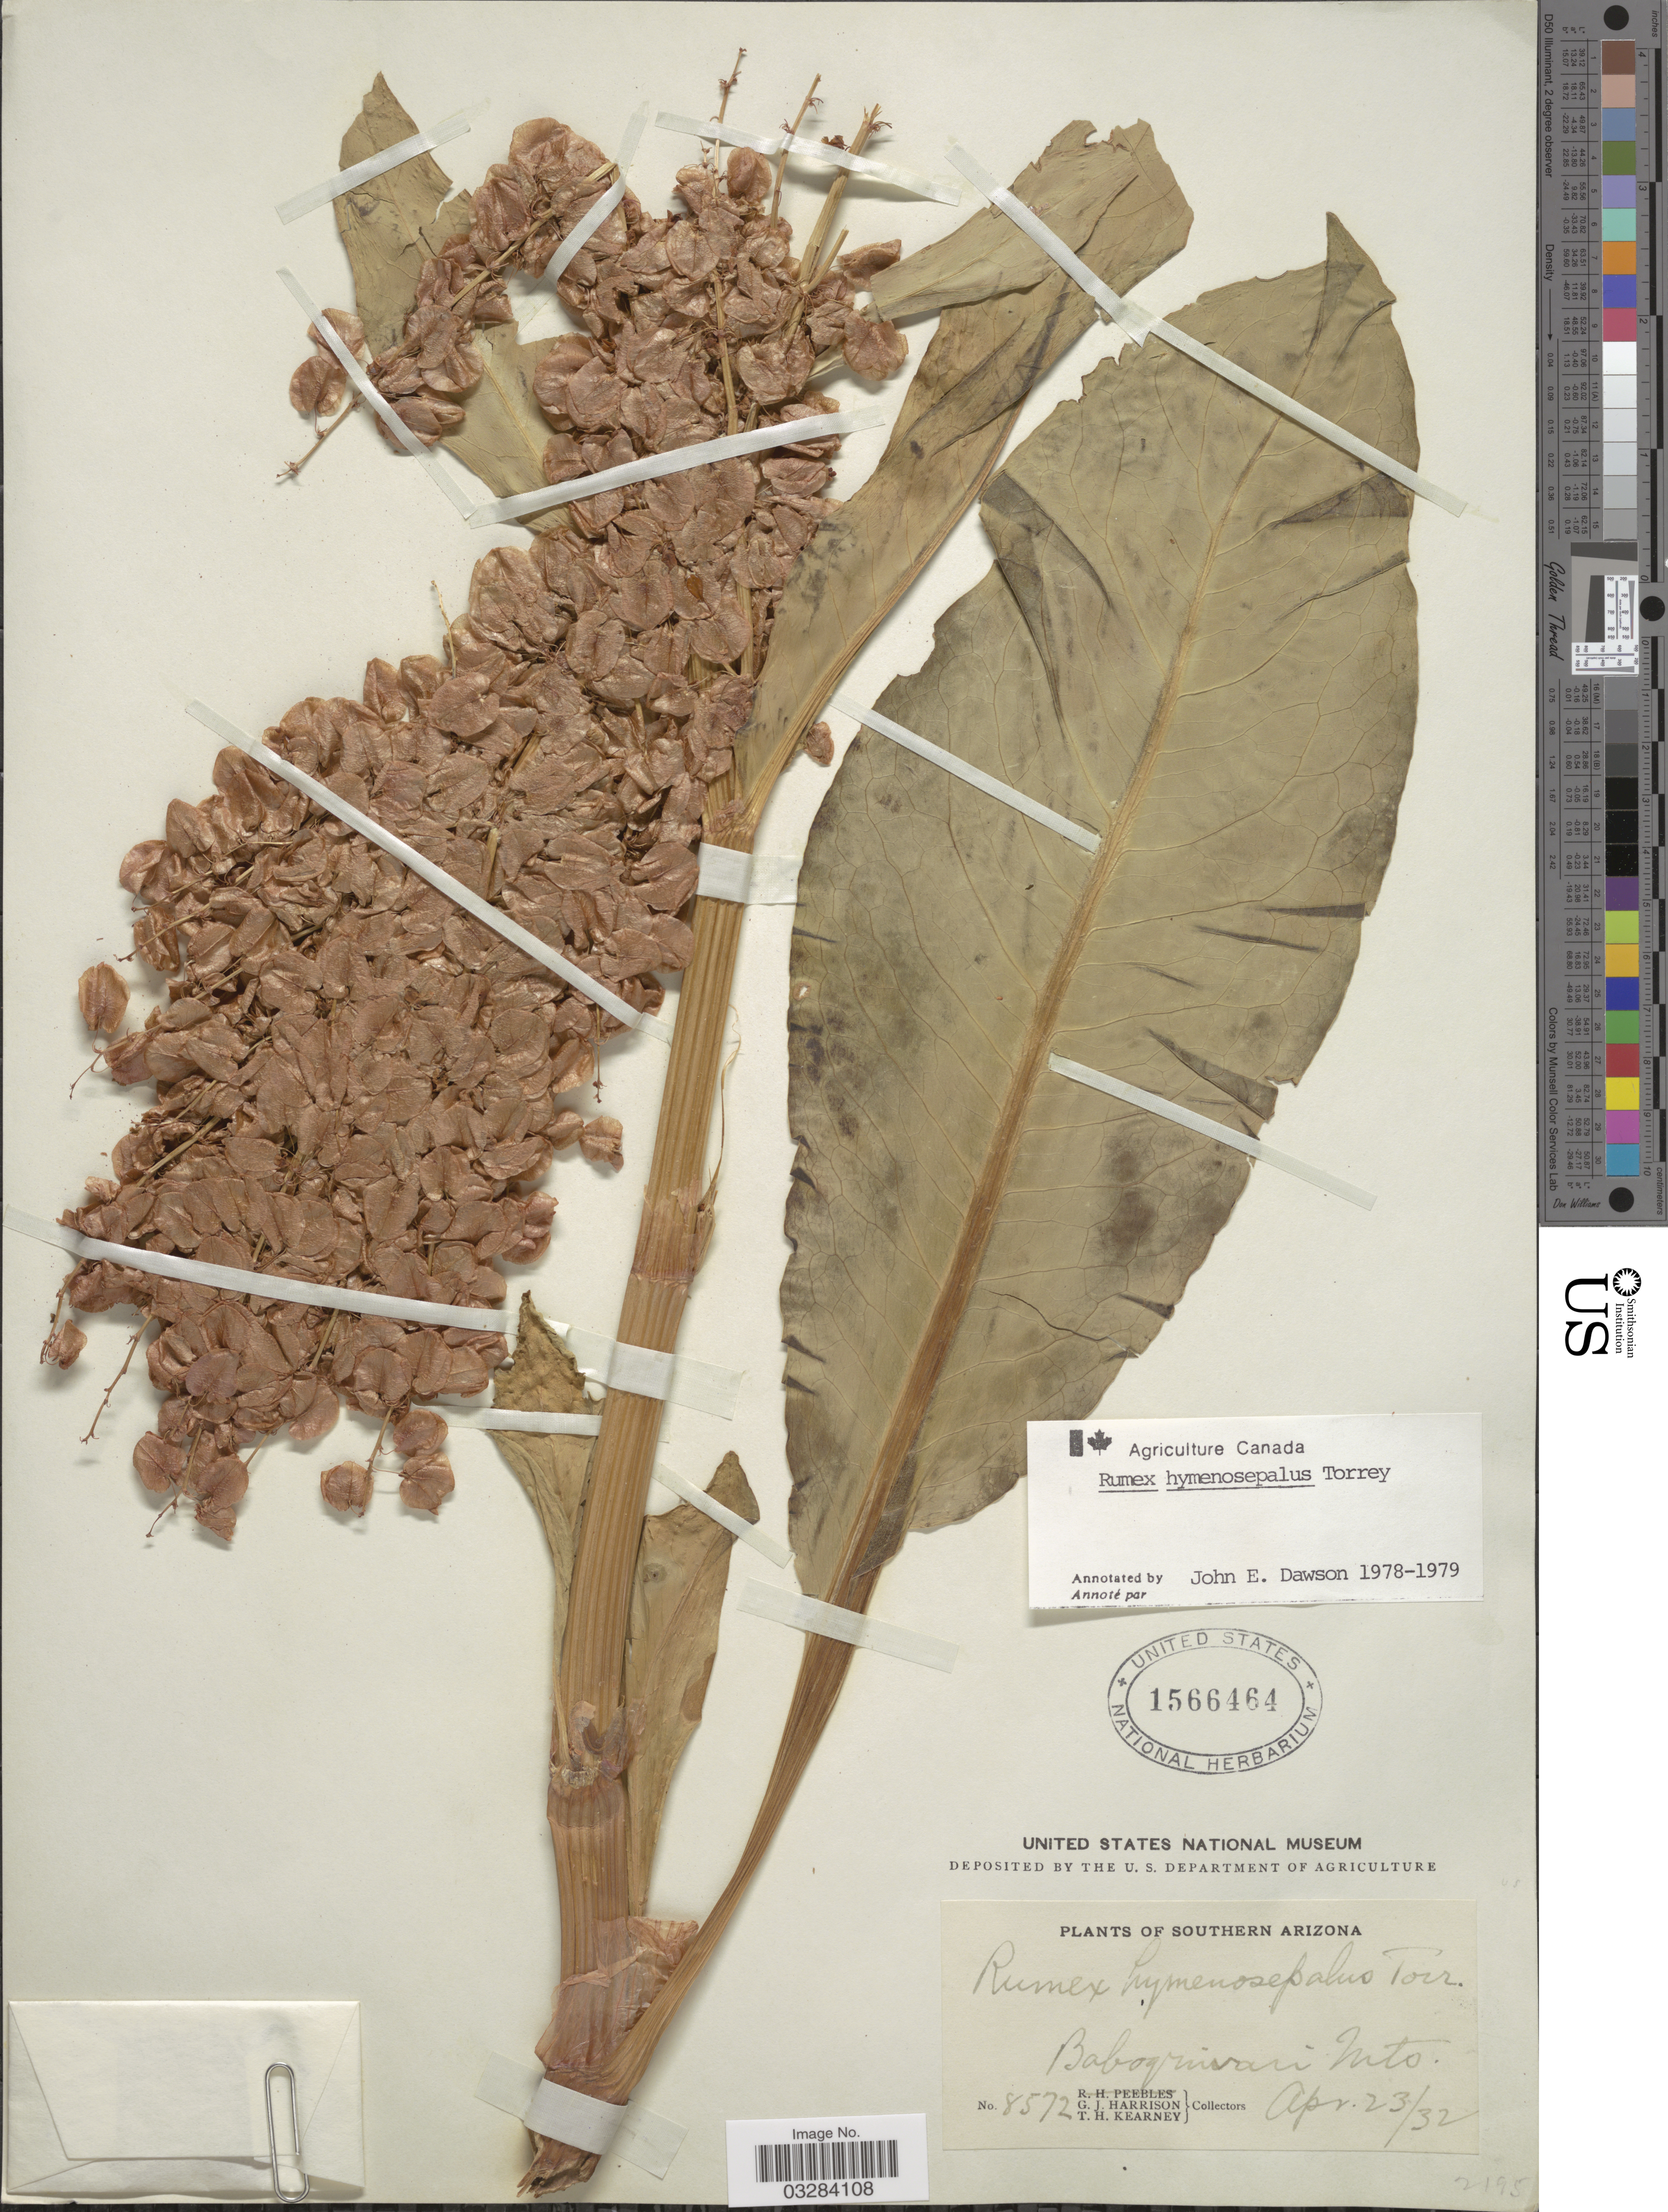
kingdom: Plantae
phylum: Tracheophyta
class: Magnoliopsida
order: Caryophyllales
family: Polygonaceae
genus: Rumex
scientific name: Rumex hymenosepalus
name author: Torr.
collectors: G. J. Harrison & T. H. Kearney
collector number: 8572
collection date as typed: Transcribed d/m/y: 23/4/32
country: United States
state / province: Arizona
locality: Southern Arizona. Baboquivari Mts.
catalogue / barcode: US 1566464